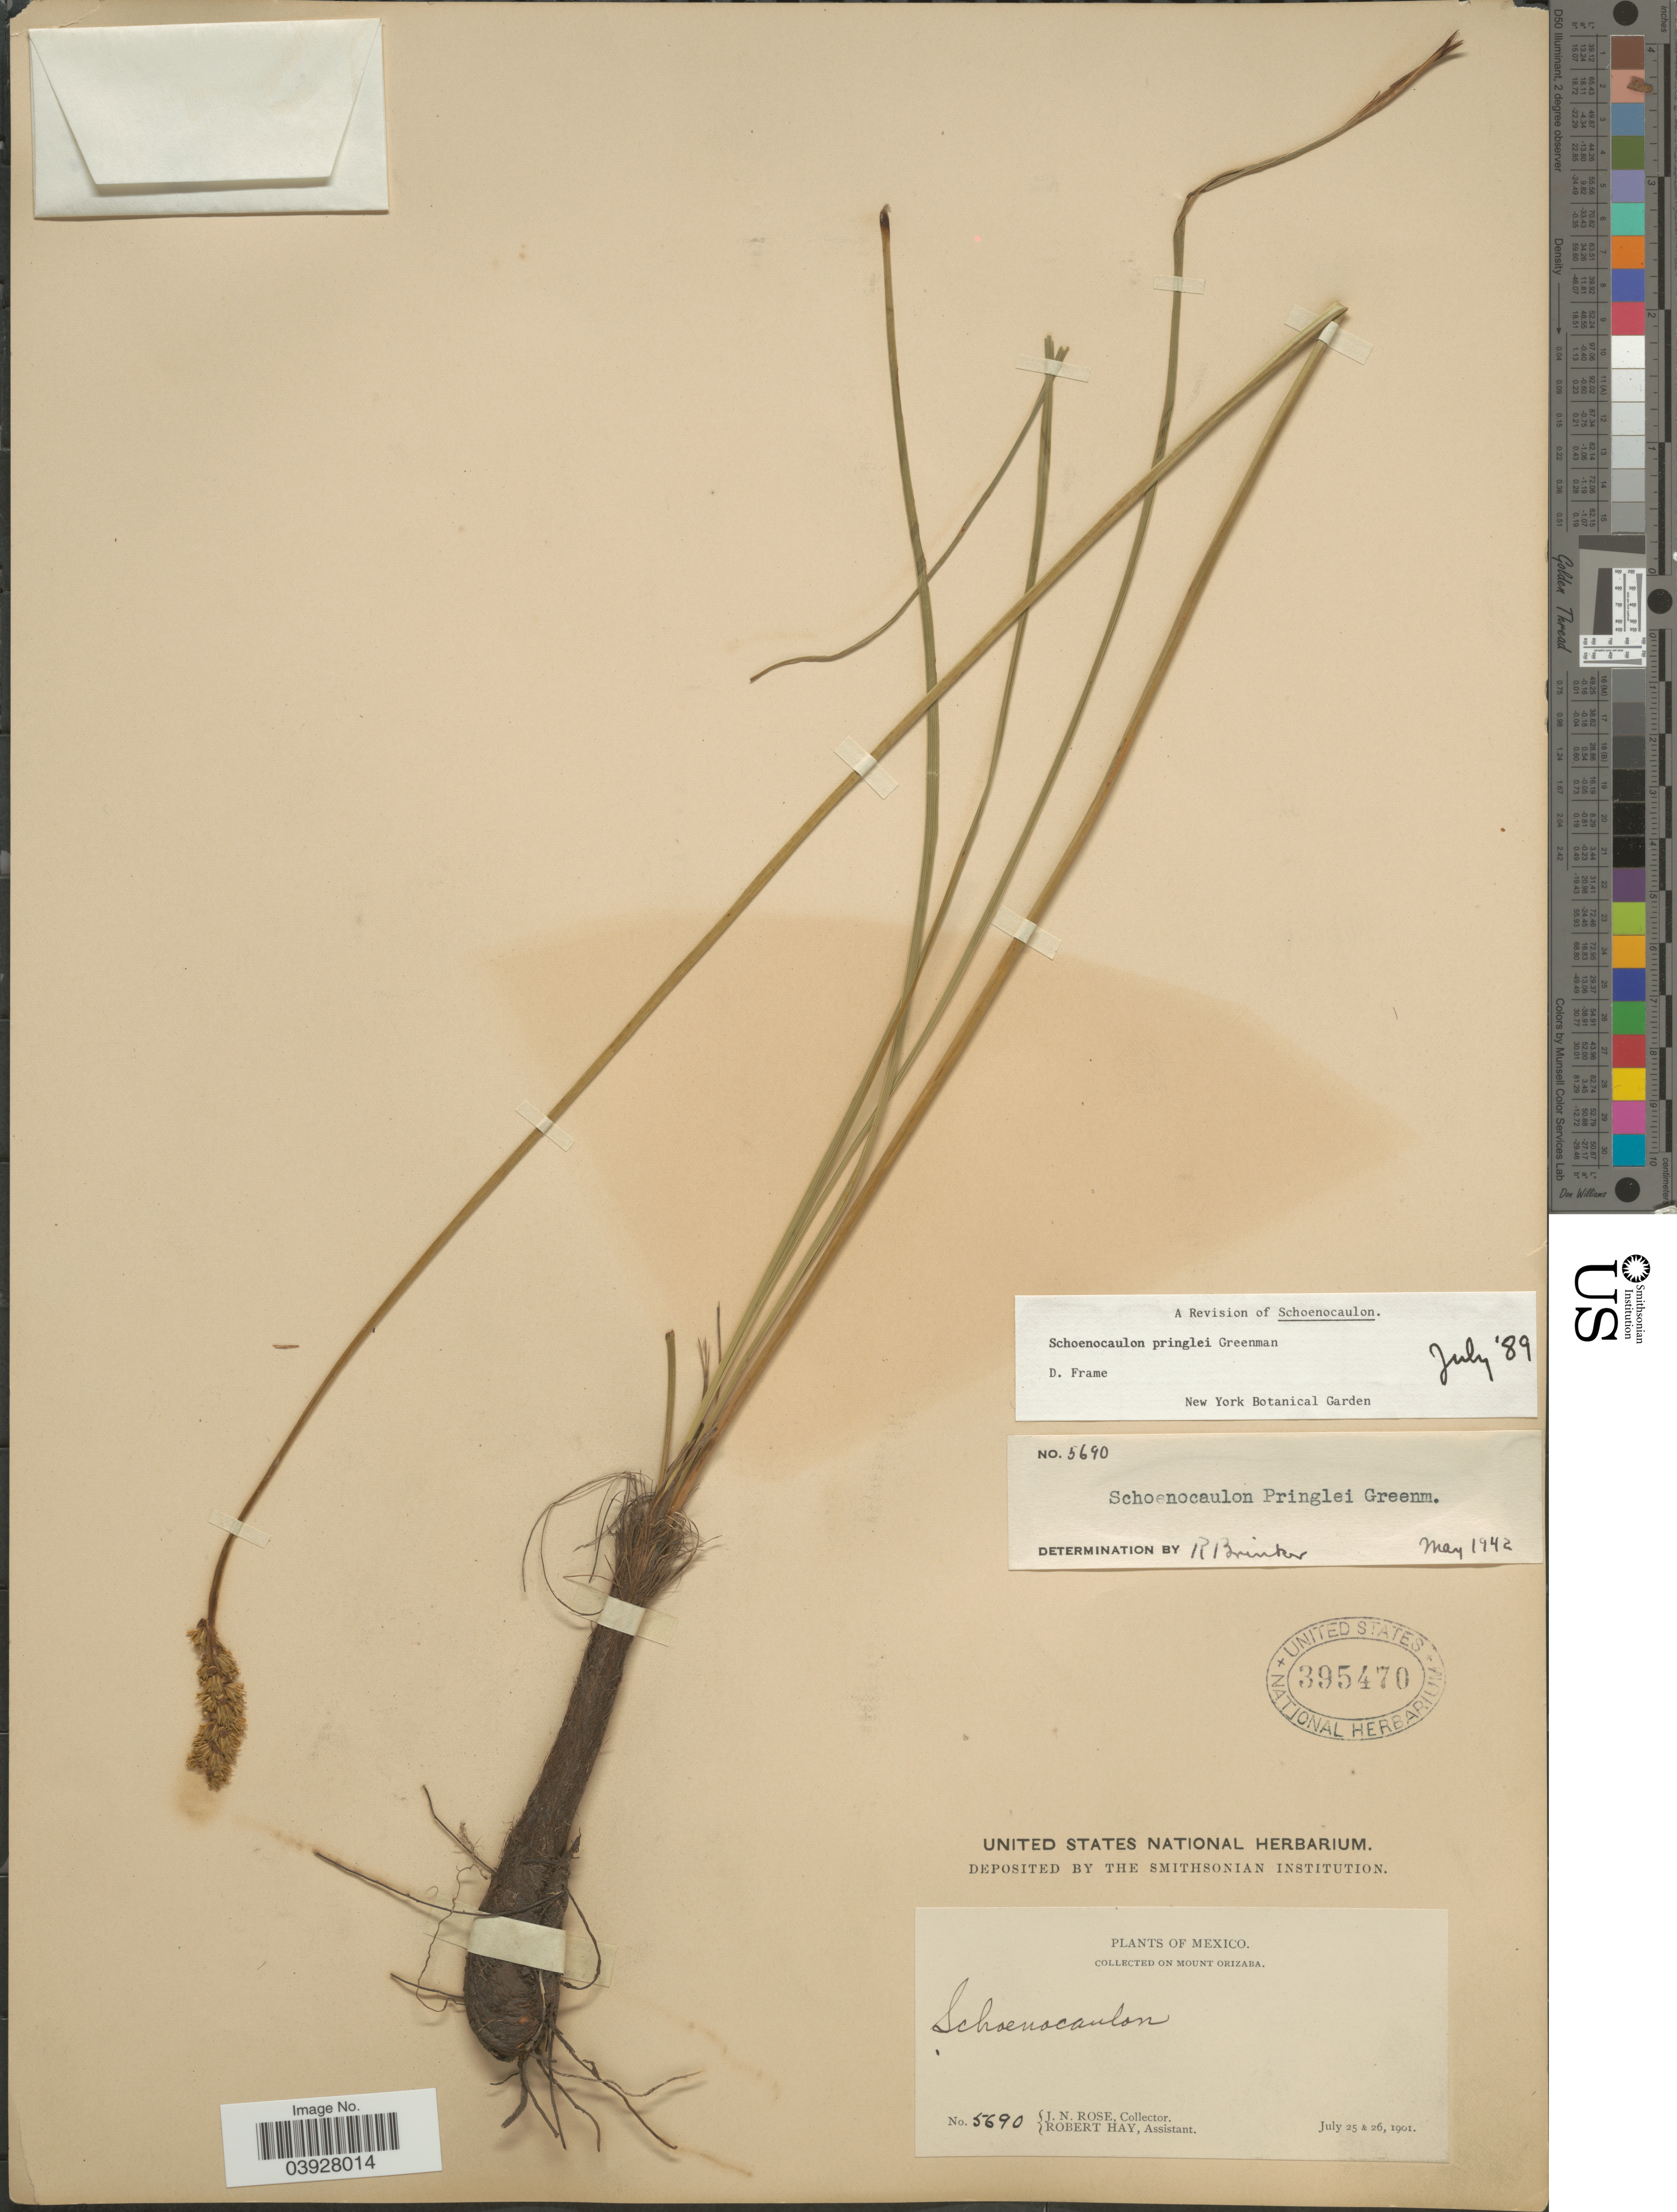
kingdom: Plantae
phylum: Tracheophyta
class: Liliopsida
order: Liliales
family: Melanthiaceae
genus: Schoenocaulon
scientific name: Schoenocaulon pringlei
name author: Greenm.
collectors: J. N. Rose & R. Hay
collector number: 5690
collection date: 1901-07-25/1901-07-26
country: Mexico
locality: On Mount Orizaba.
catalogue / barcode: US 395470